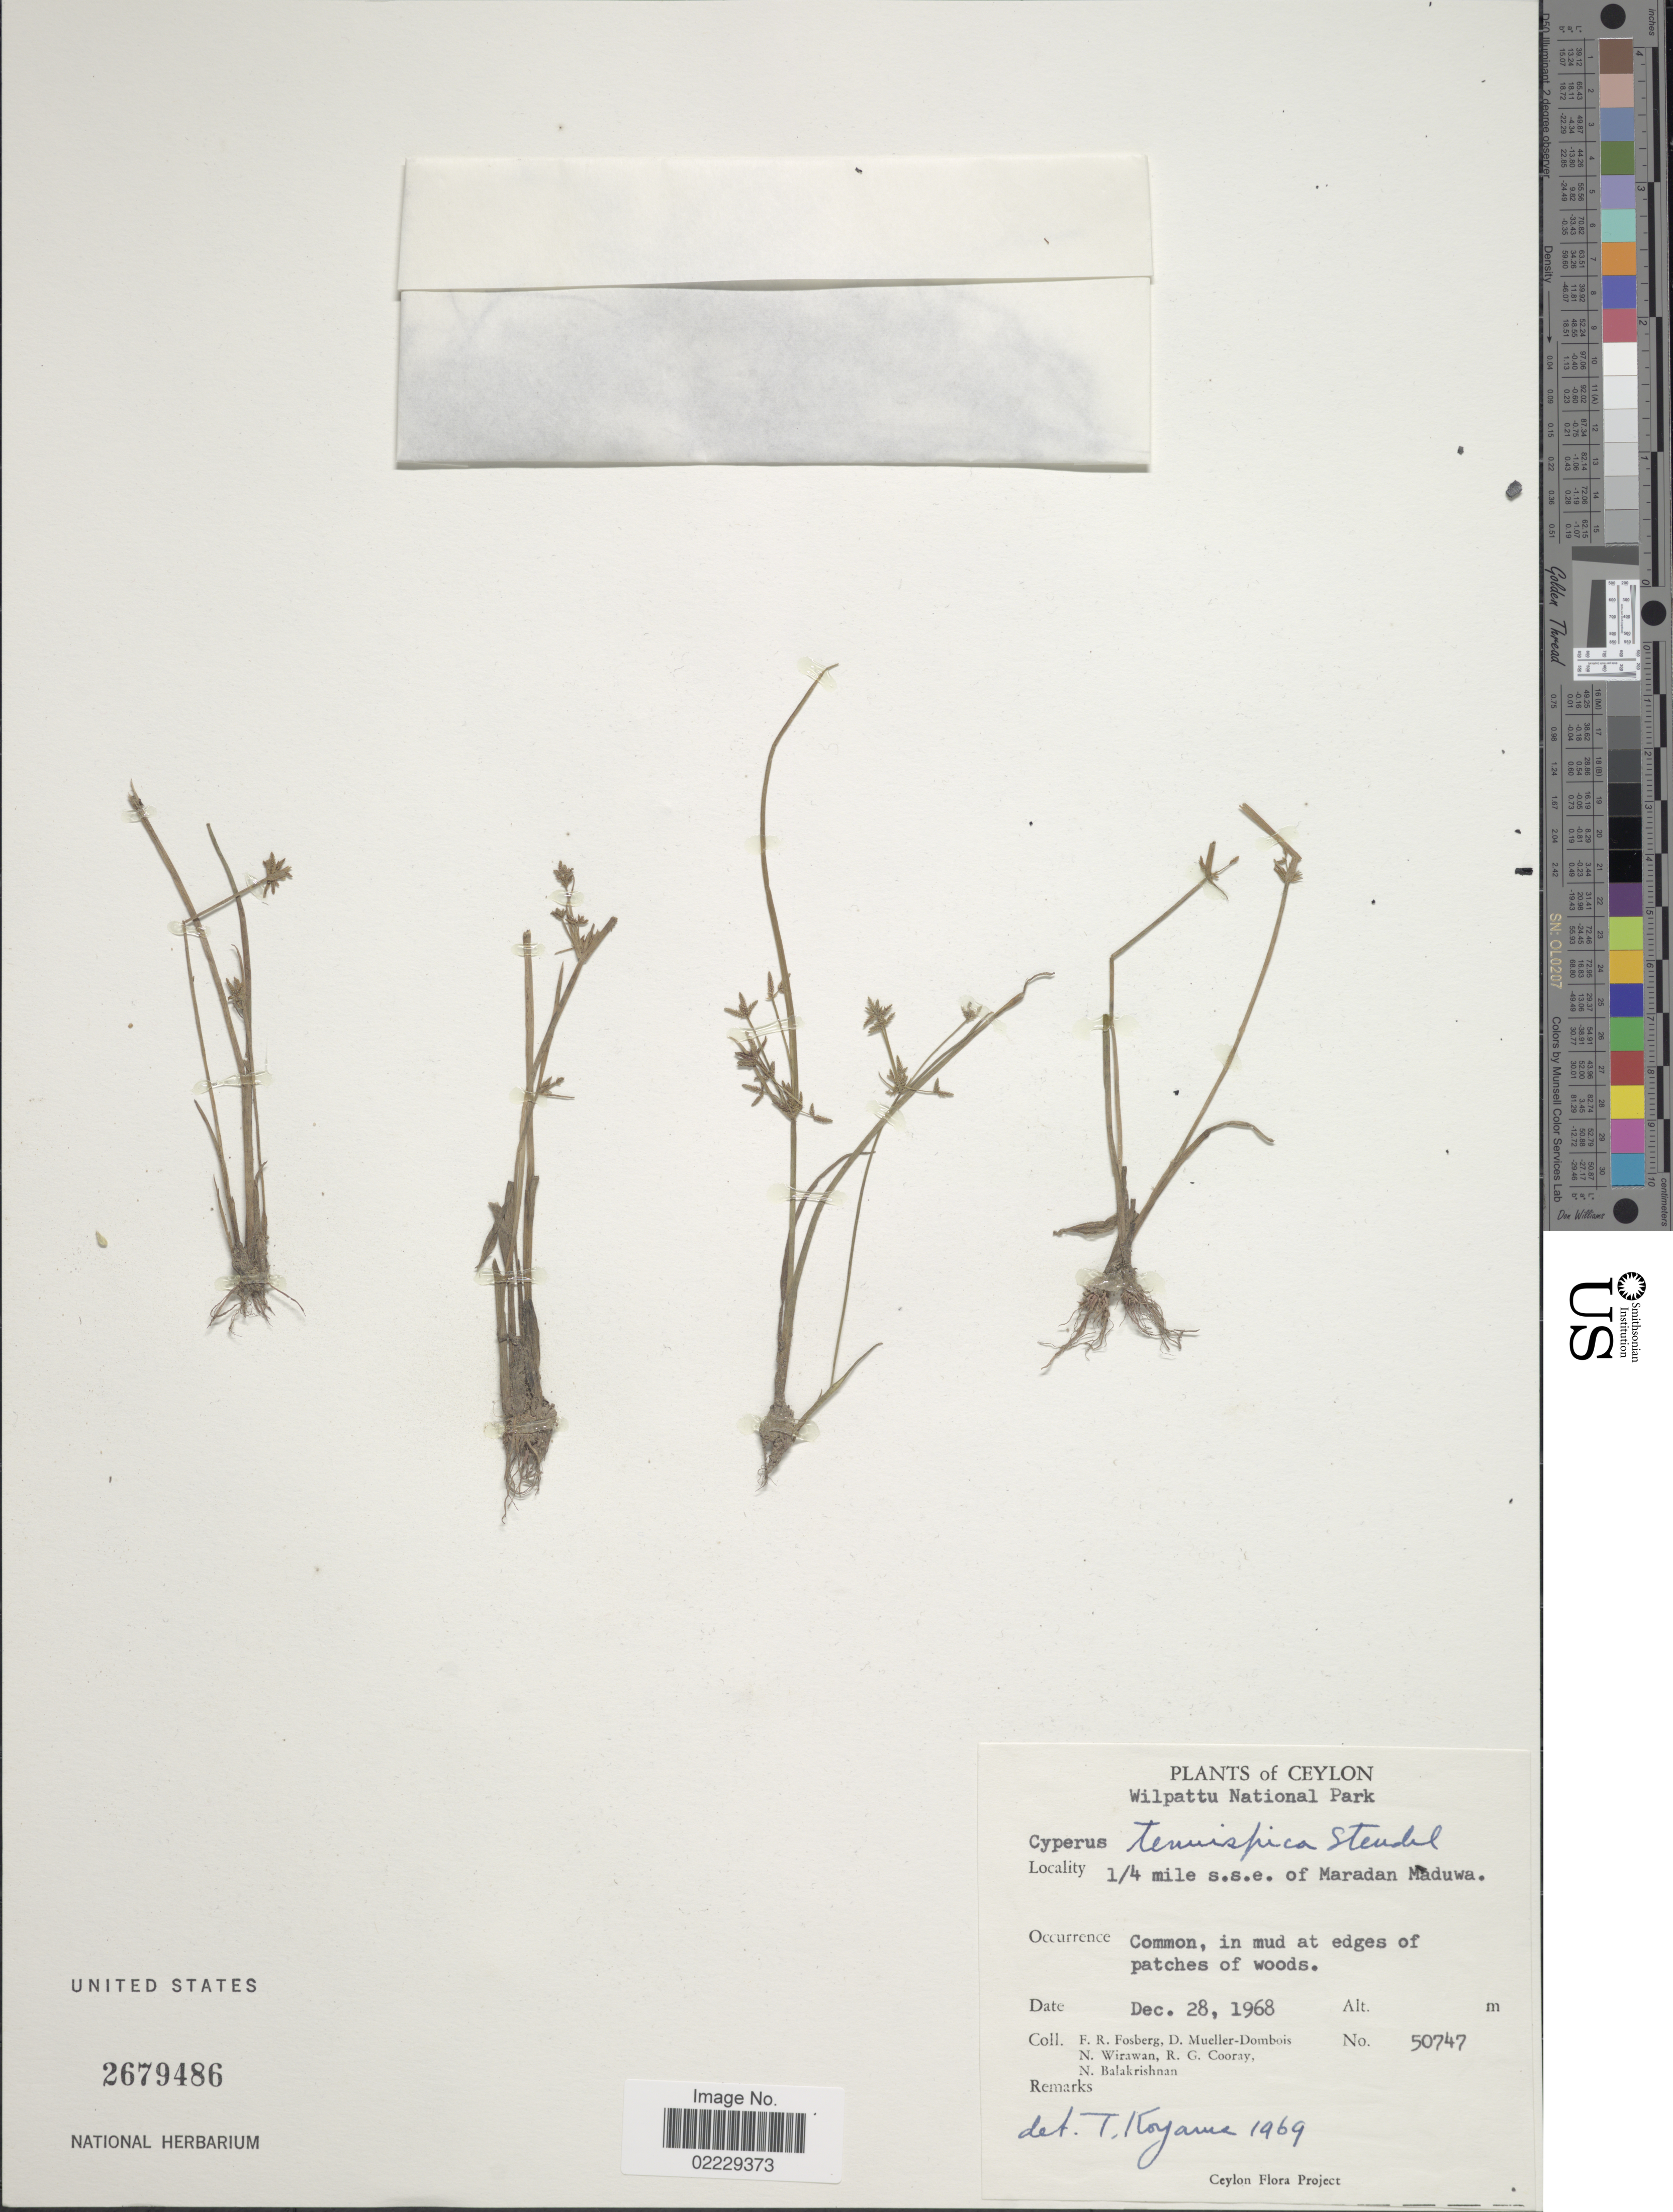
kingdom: Plantae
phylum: Tracheophyta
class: Liliopsida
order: Poales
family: Cyperaceae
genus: Cyperus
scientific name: Cyperus tenuispica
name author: Steud.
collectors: F. R. Fosberg, D. Mueller-Dombois, N. Wirawan, R. Cooray & N. Balakrishnan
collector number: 50747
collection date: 1968-12-28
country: Sri Lanka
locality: Ceylon, Wilpattu National Park, 1/4 mile s.s.e. of Maradan Maduwa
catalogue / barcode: US 2679486